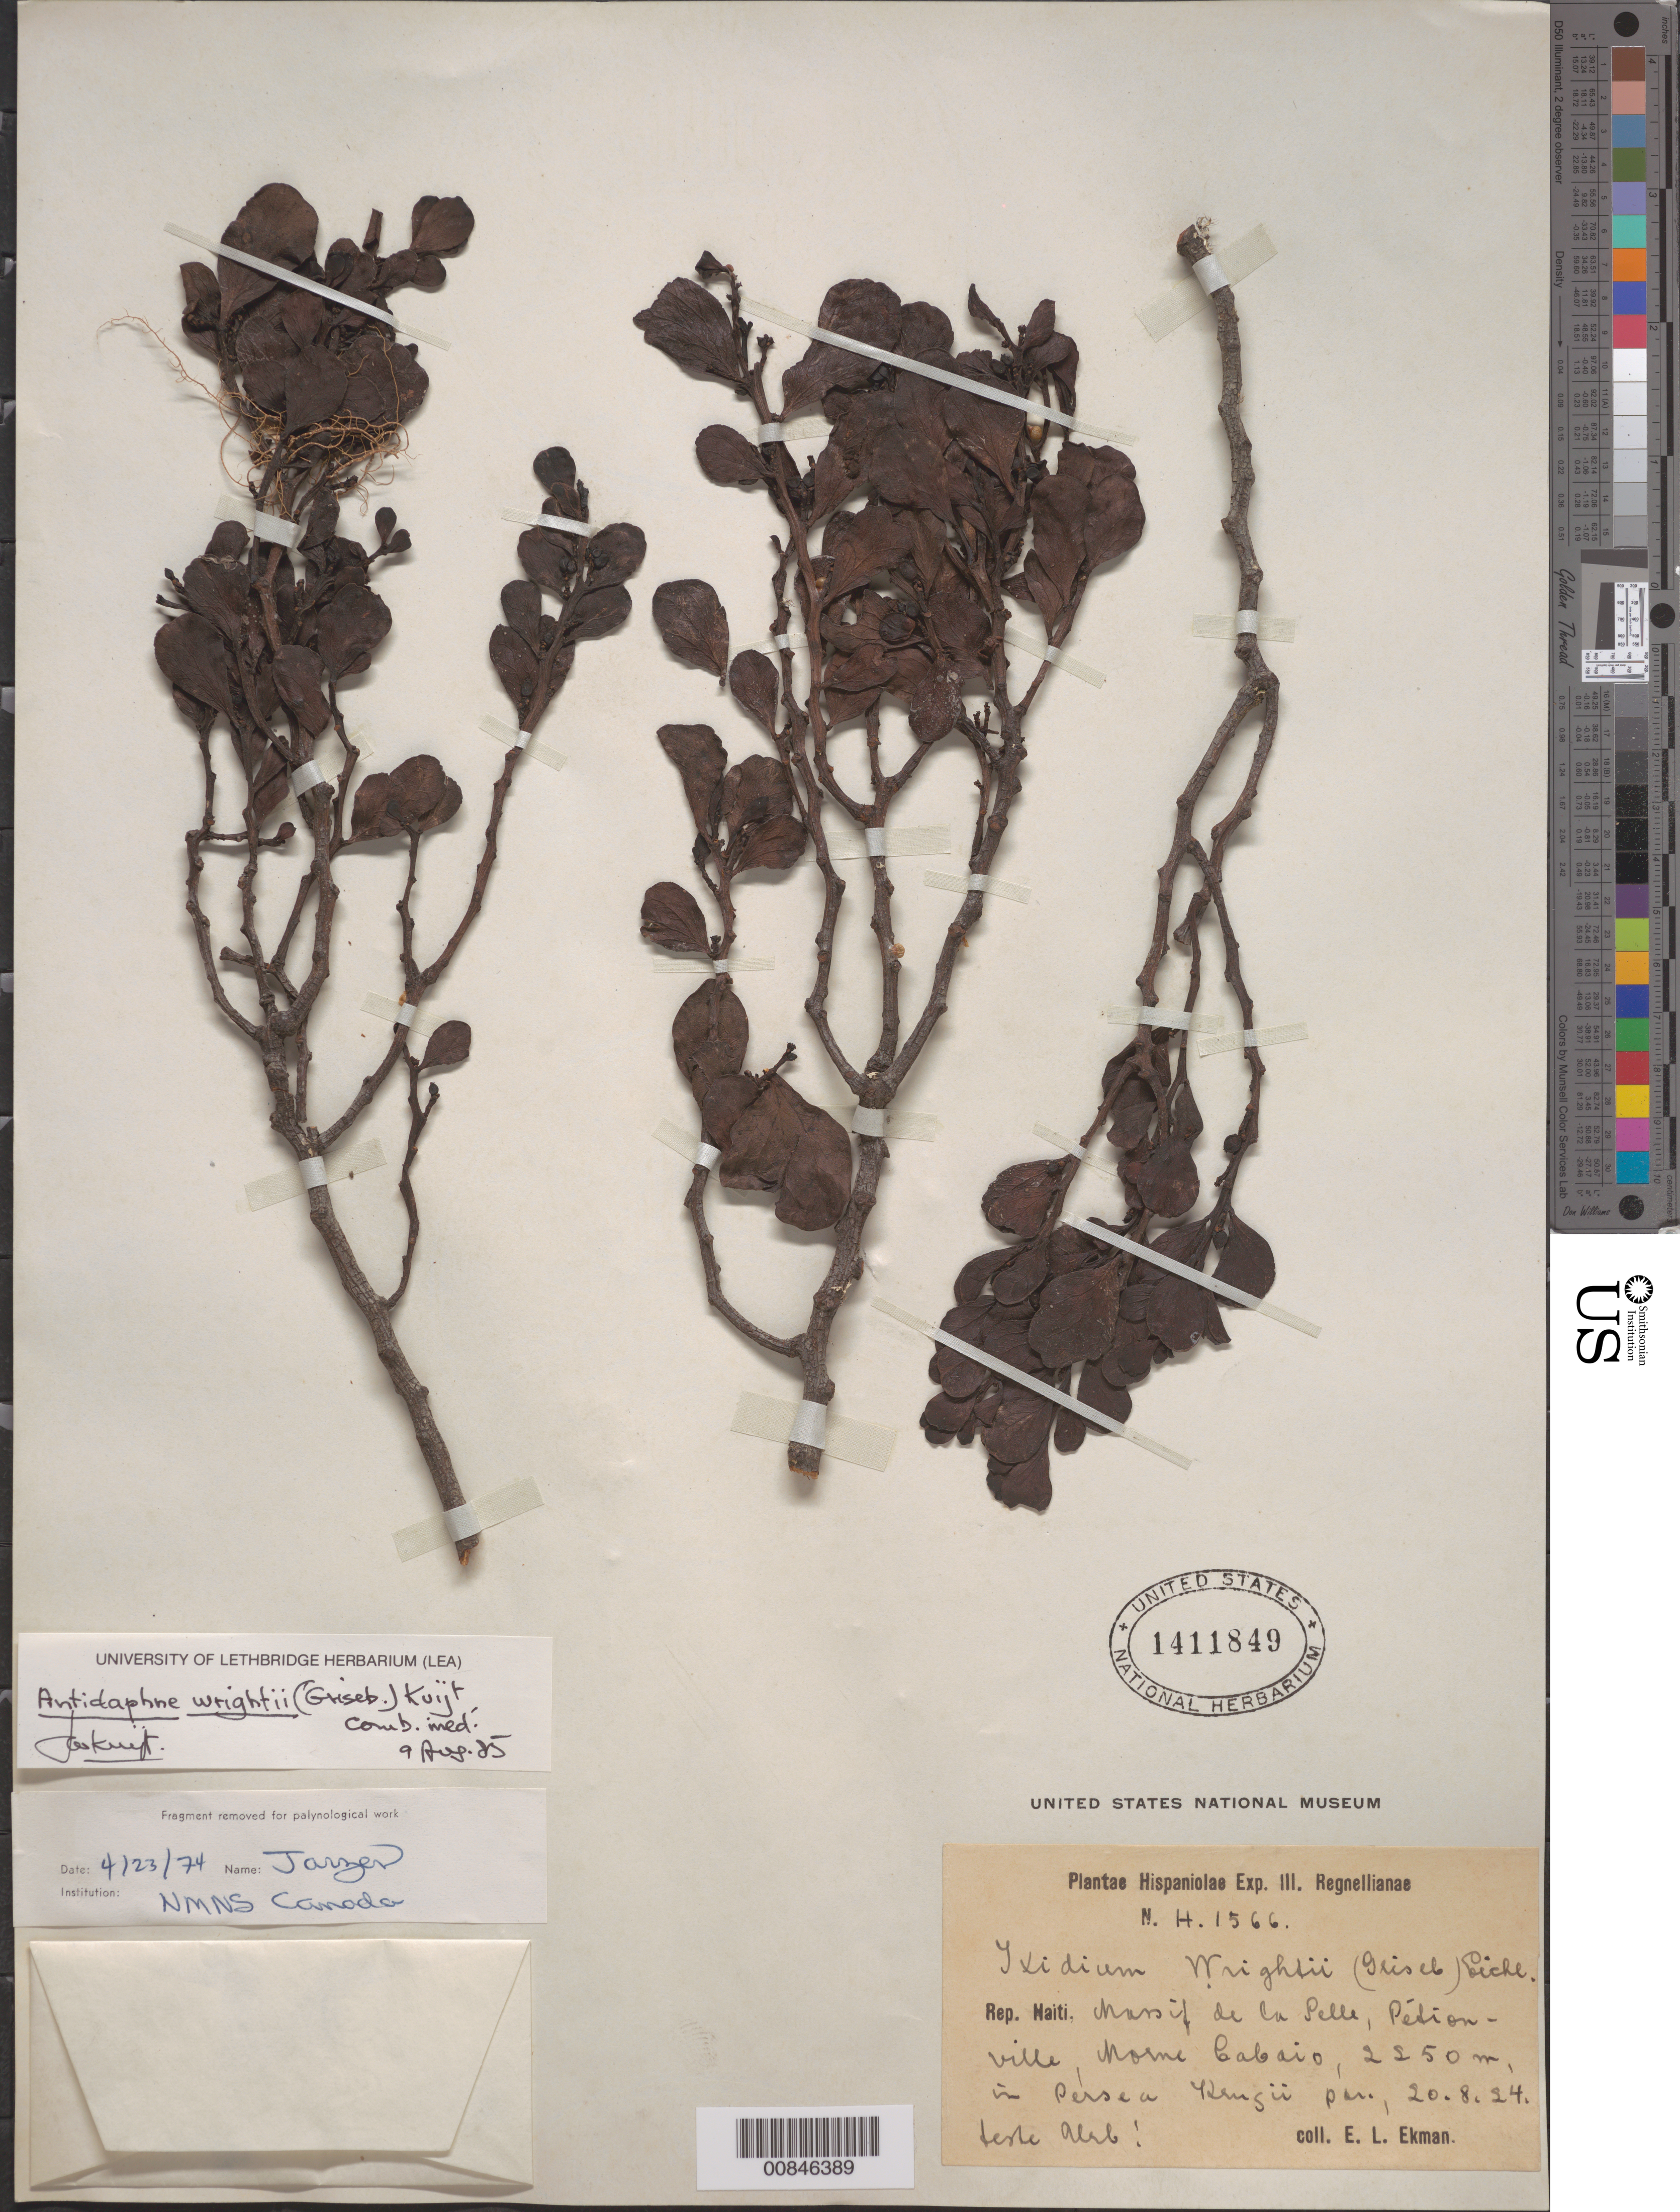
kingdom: Plantae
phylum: Tracheophyta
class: Magnoliopsida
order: Santalales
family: Santalaceae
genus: Antidaphne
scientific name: Antidaphne wrightii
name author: (Griseb.) Kuijt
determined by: Kuijt, Job, (CANADA)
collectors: E. L. Ekman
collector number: H 1566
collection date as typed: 20 Aug 1924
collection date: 1924-08-20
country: Haiti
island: Hispaniola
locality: Massif de la Selle, Pétionville, ravine at Morne Cabaio.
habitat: In Persea kengii.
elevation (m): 2250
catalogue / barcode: US 1411849